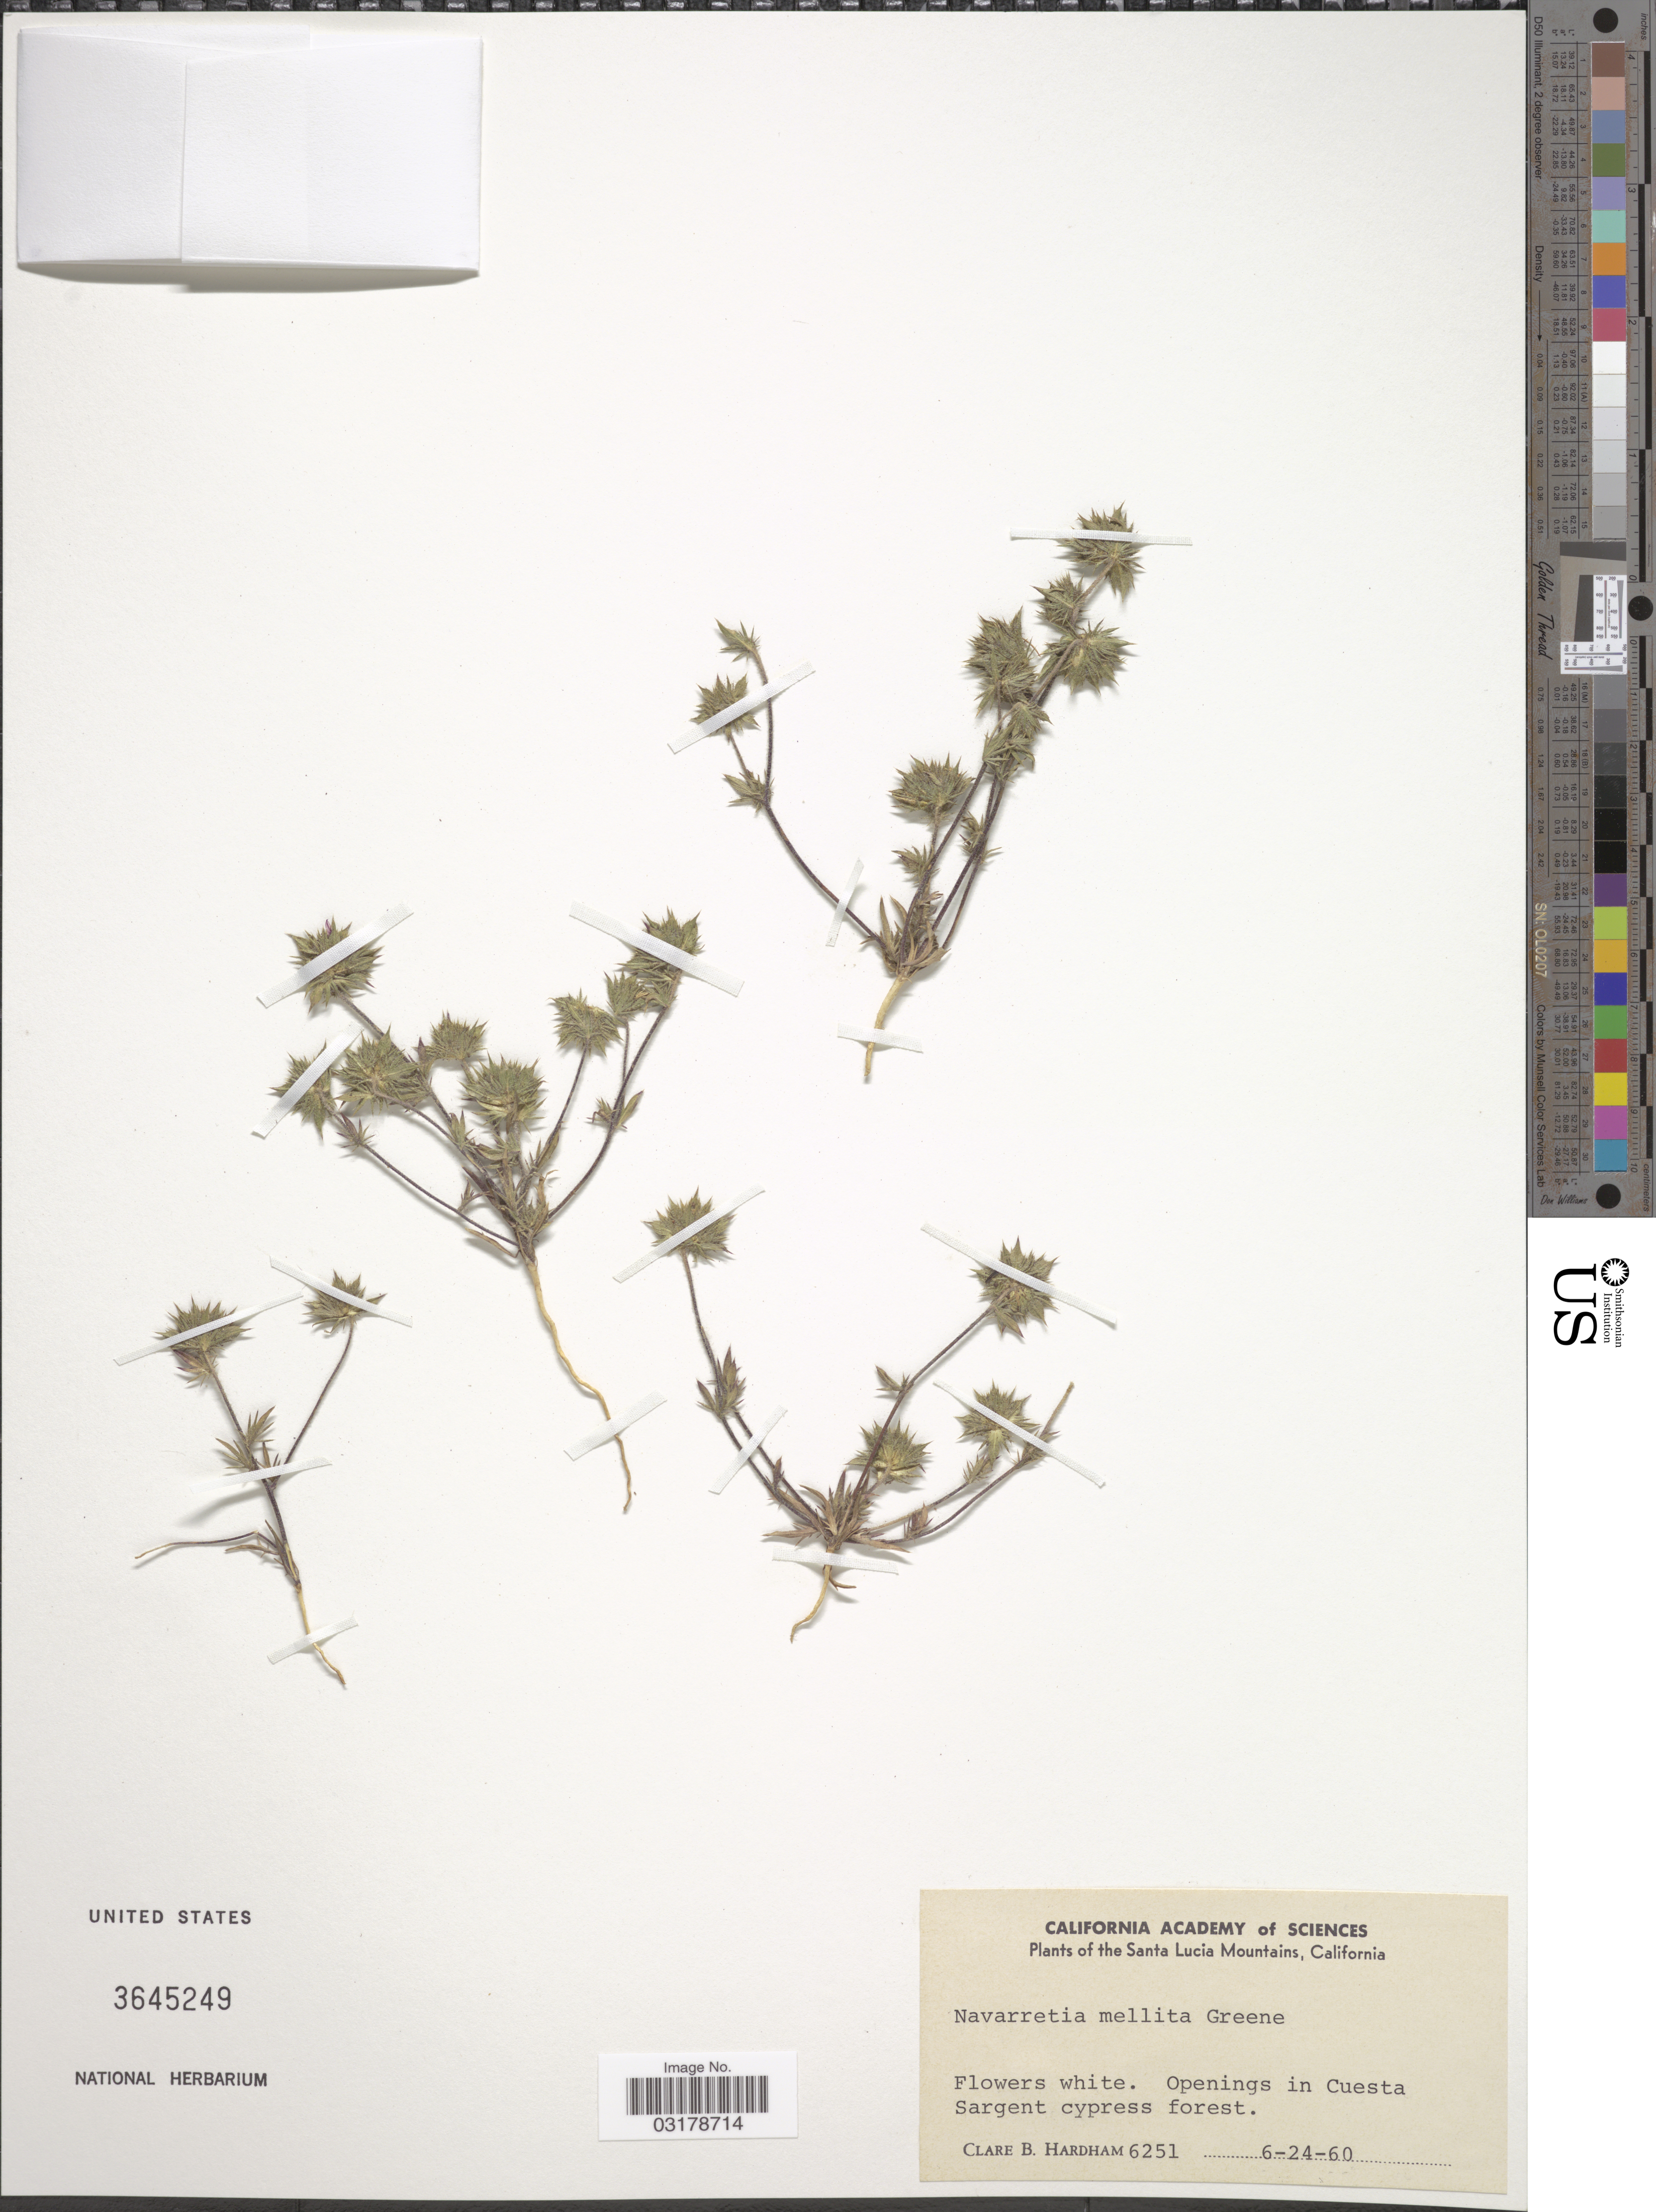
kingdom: Plantae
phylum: Tracheophyta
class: Magnoliopsida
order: Ericales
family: Polemoniaceae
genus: Navarretia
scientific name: Navarretia mellita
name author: Greene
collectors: C. Hardham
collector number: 6251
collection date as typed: Transcribed d/m/y: 24/6/60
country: United States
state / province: California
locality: The Santa Lucia Mountains.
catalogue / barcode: US 3645249